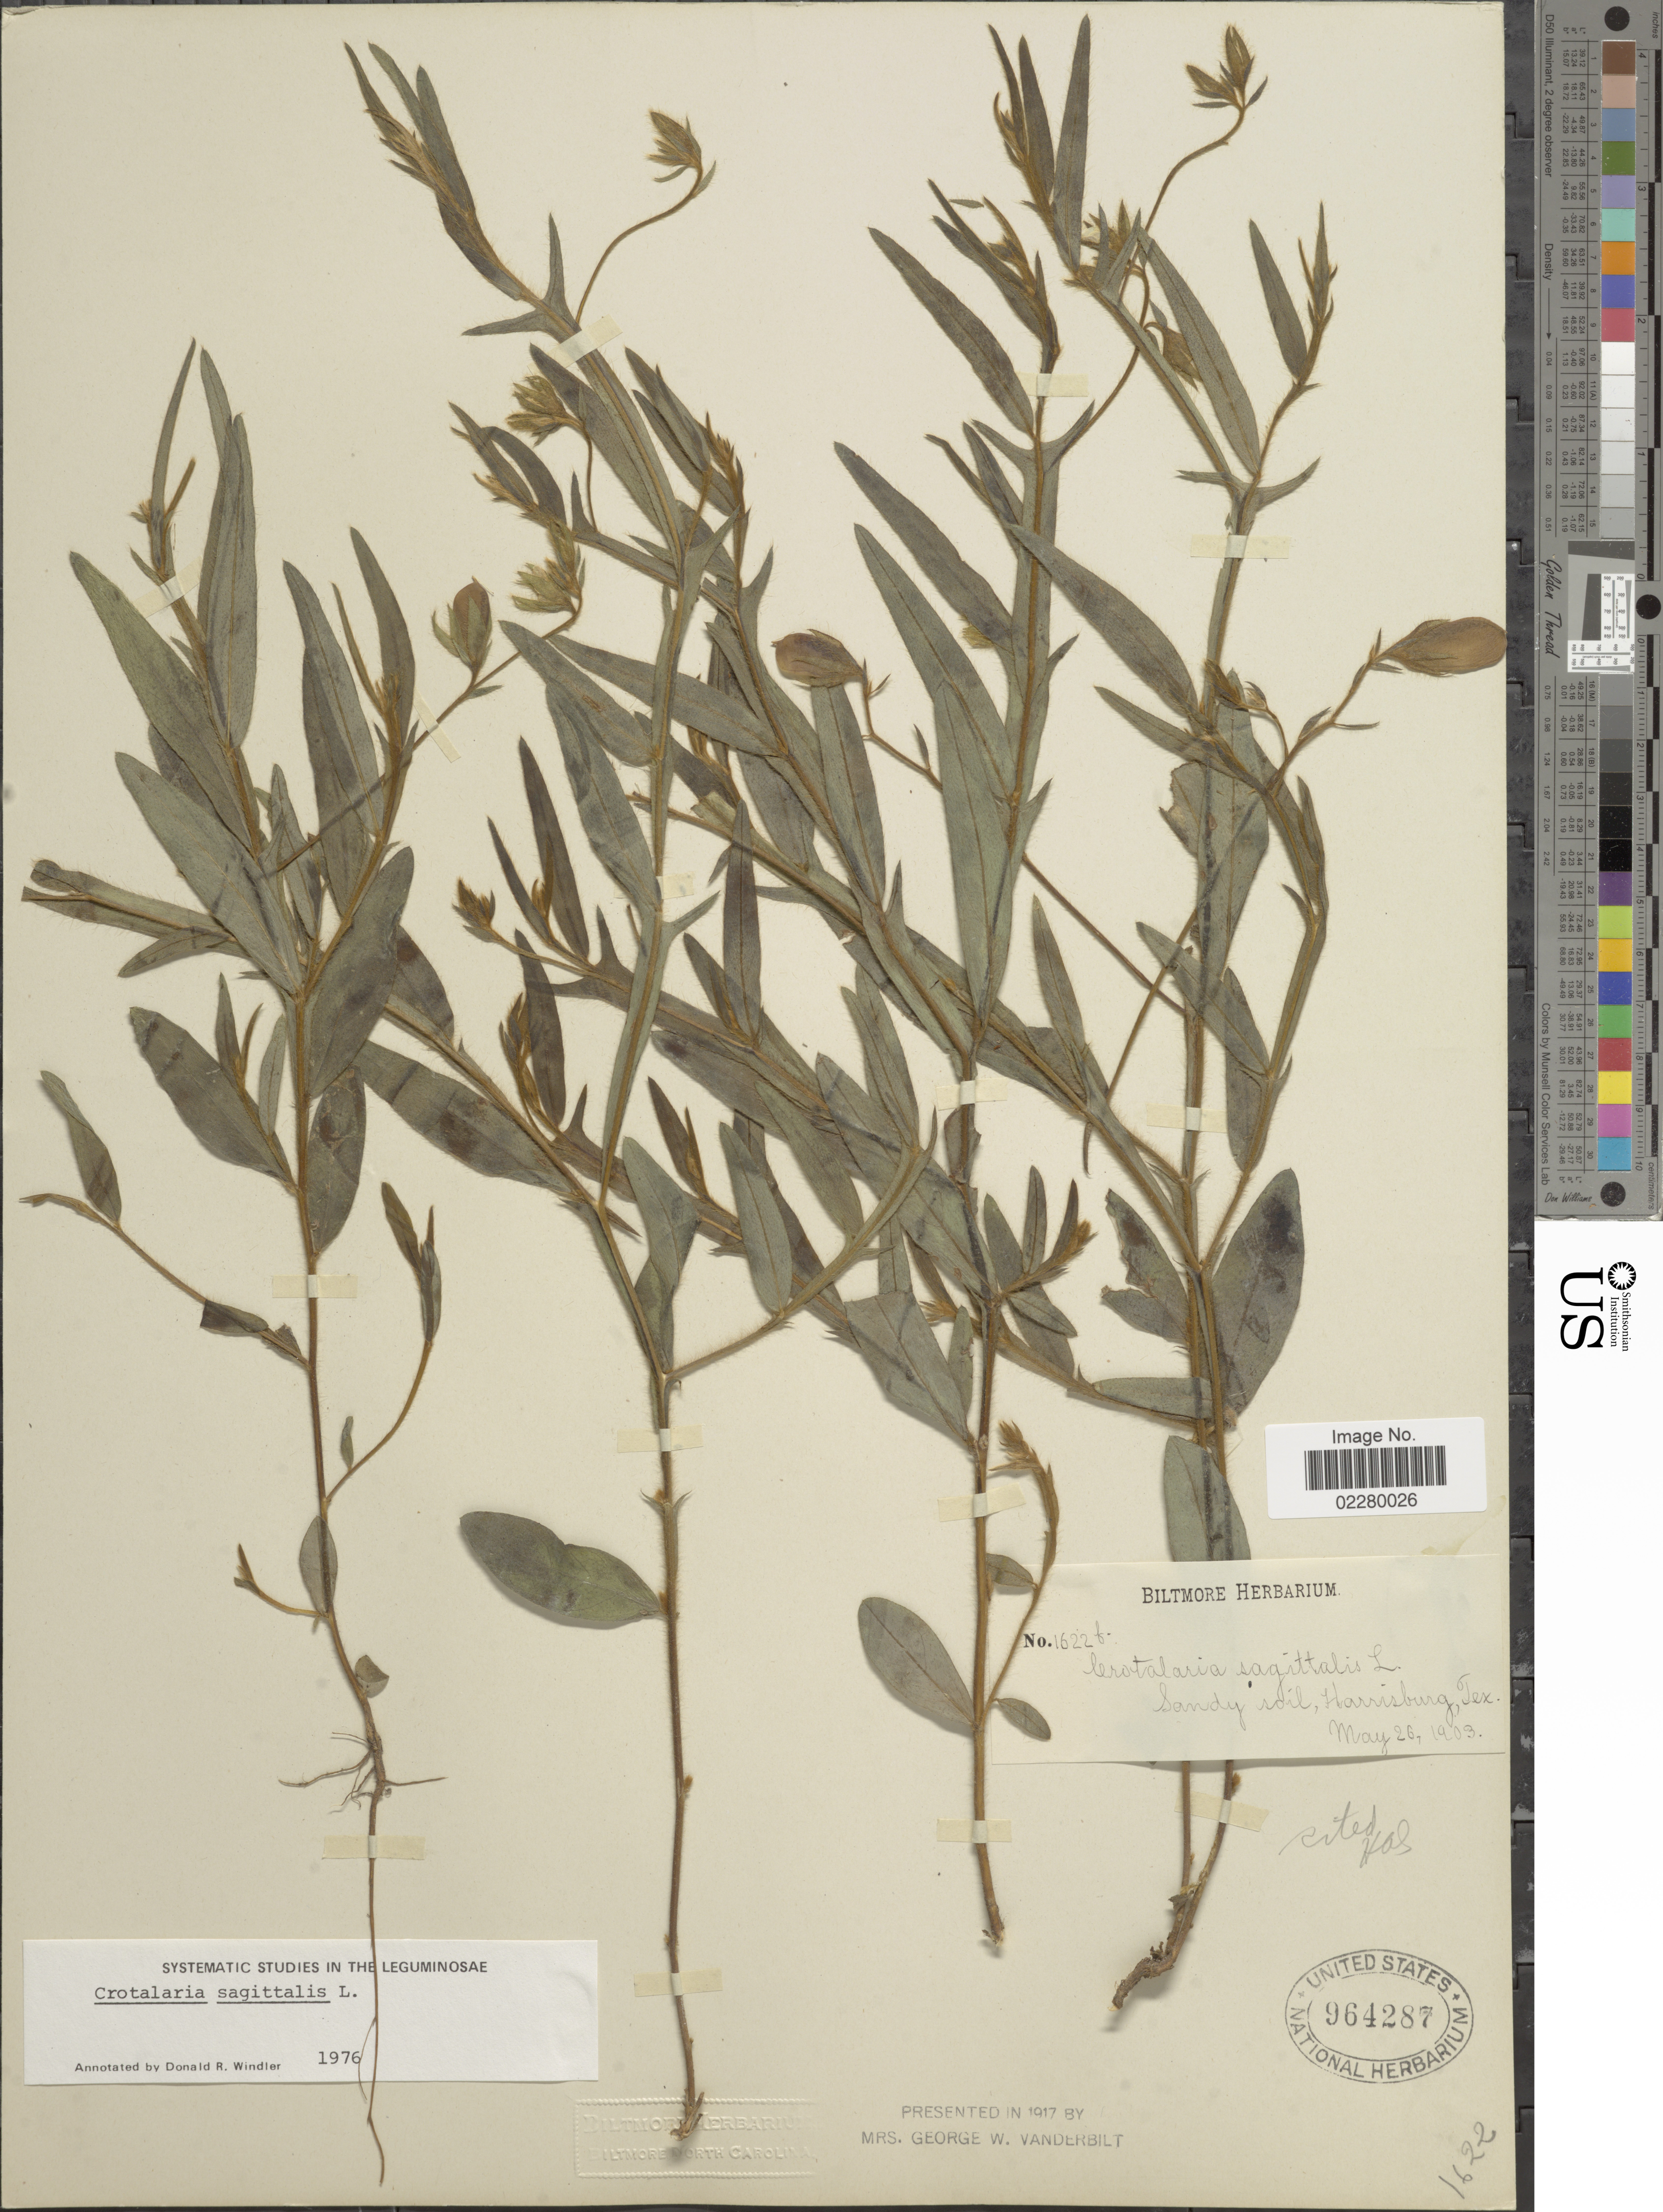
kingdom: Plantae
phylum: Tracheophyta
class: Magnoliopsida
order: Fabales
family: Fabaceae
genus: Crotalaria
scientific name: Crotalaria sagittalis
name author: L.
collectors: ex herb. Biltmore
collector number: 1622b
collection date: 1903-05-26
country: United States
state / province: Texas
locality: Sandy soil, Harrisburg, Tex.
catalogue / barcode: US 964287